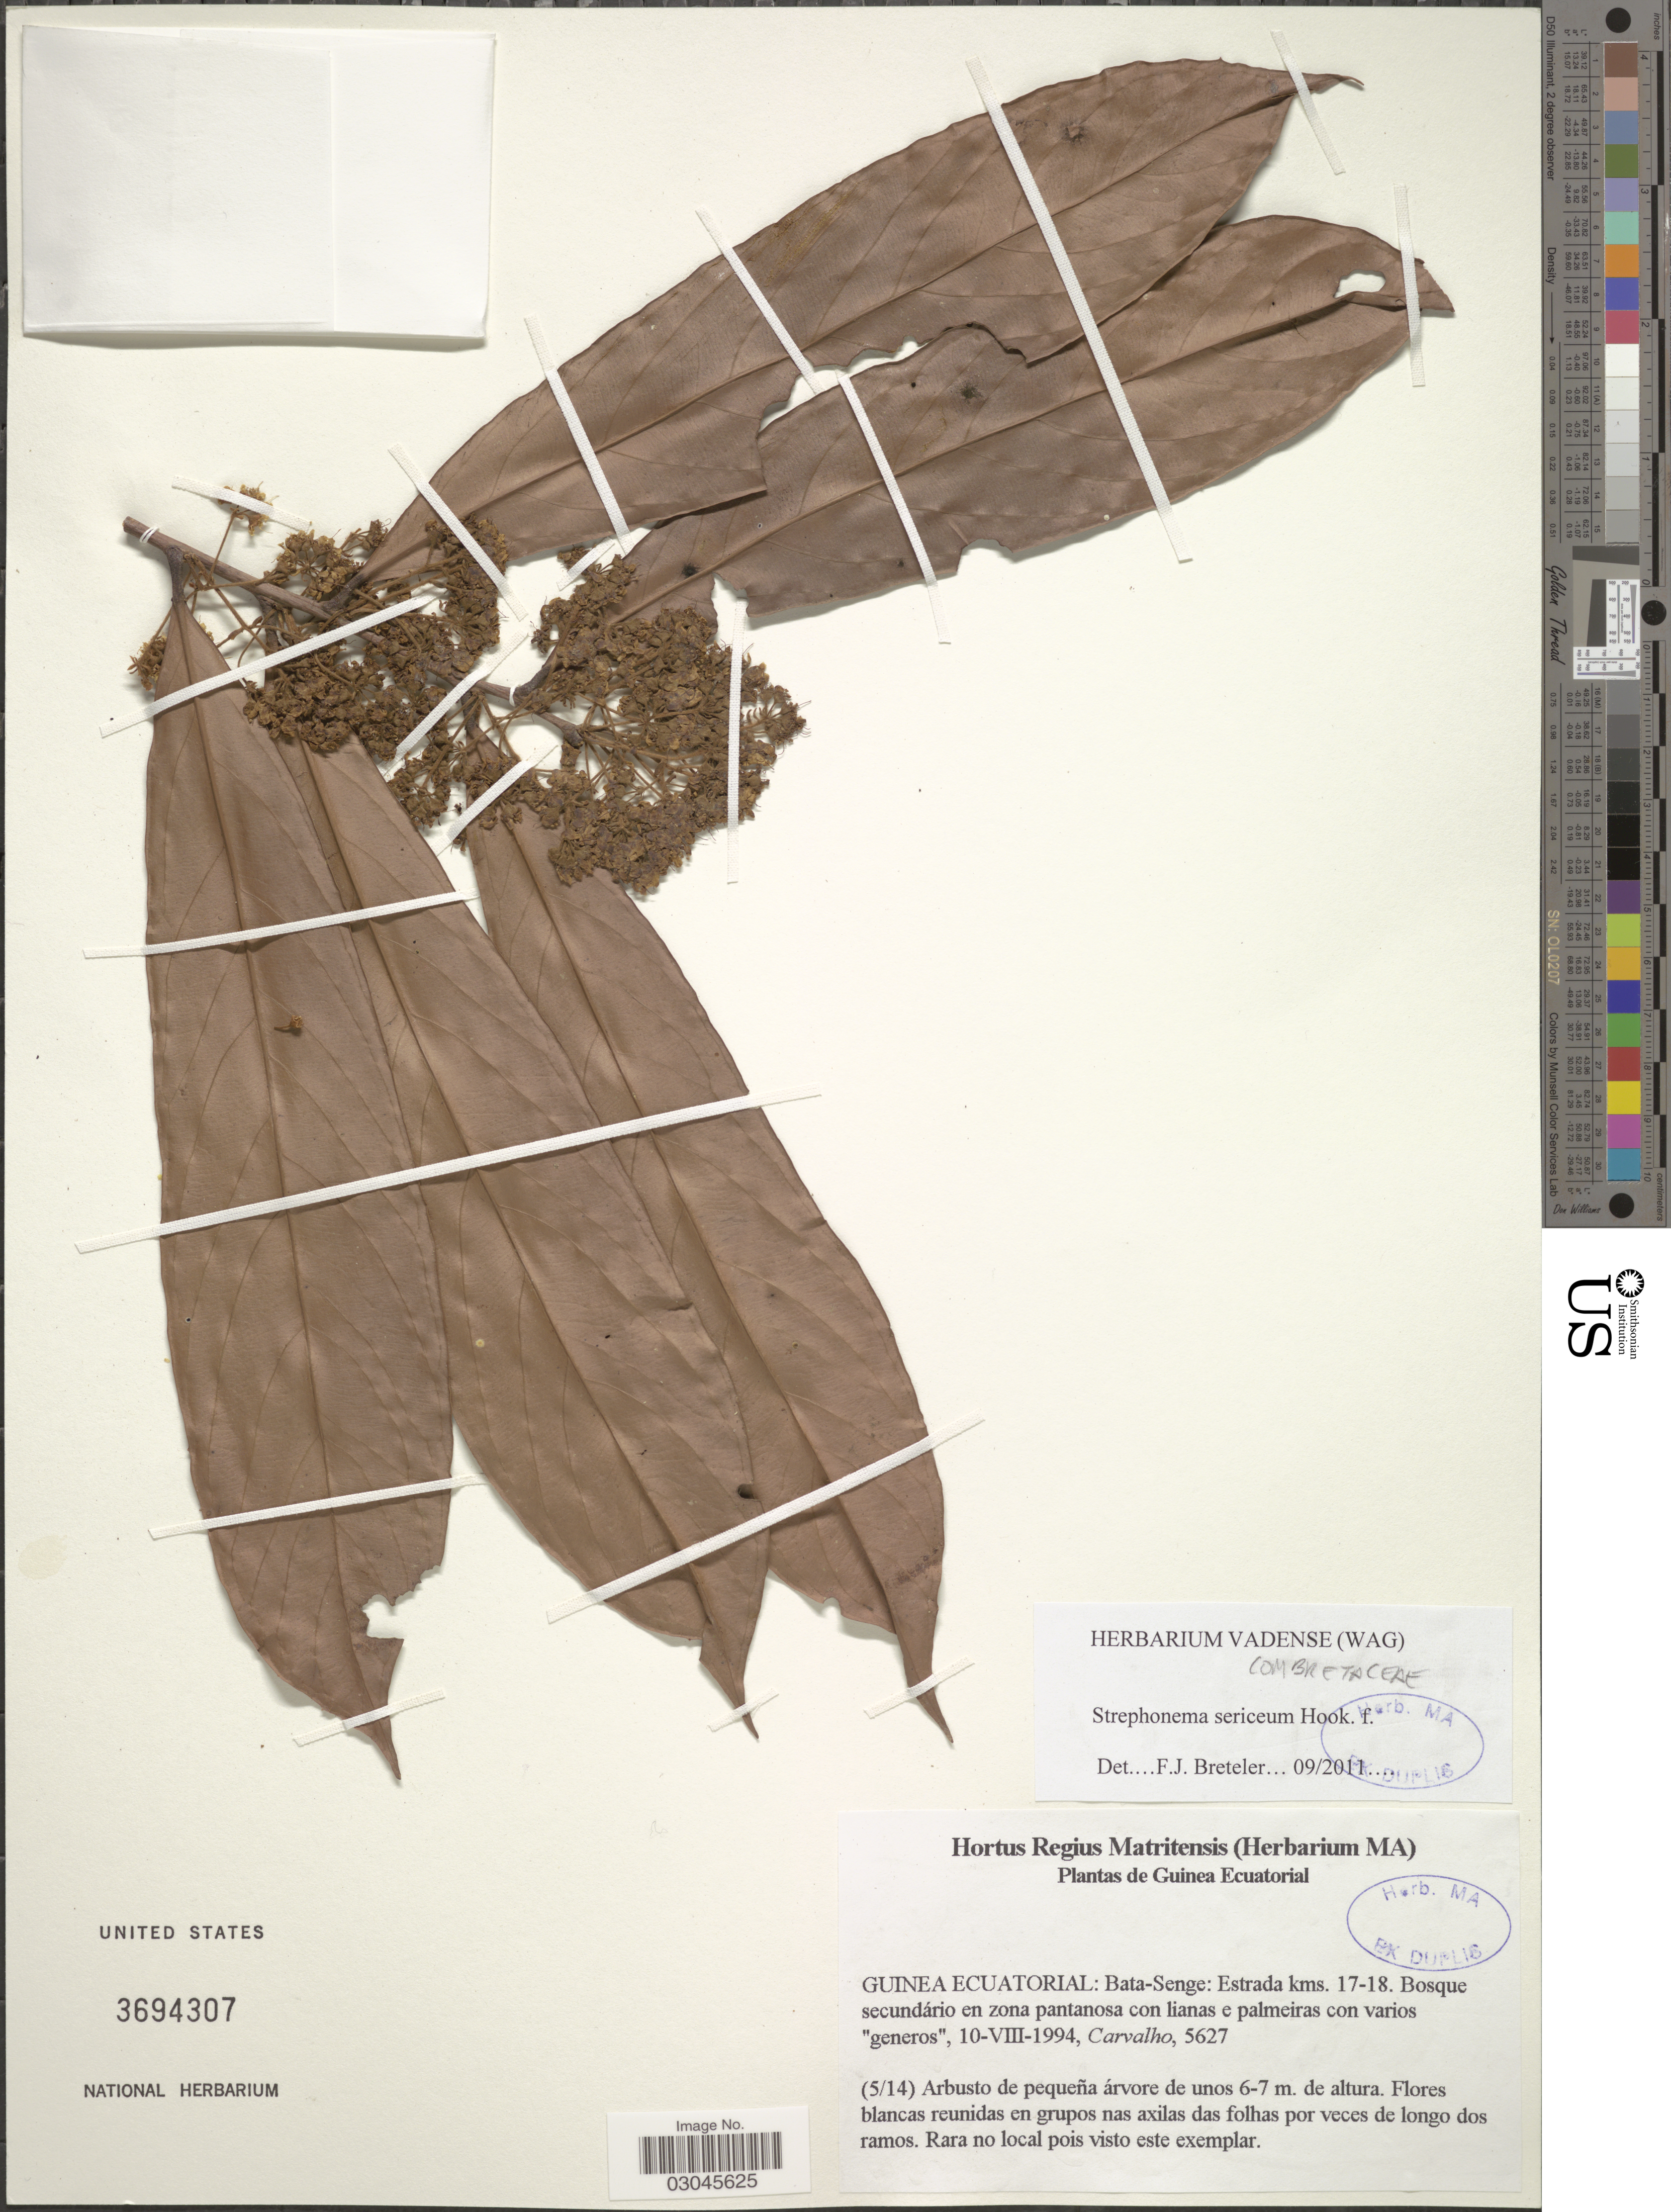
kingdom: Plantae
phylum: Tracheophyta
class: Magnoliopsida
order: Myrtales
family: Combretaceae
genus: Strephonema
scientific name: Strephonema sericeum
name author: Hook. f.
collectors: Carvalho, --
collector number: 5627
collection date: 1994-08-10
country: Equatorial Guinea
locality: Guinea Ecuatorial: Bata-Senge: Estrada kms. 17-18.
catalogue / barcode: US 3694307